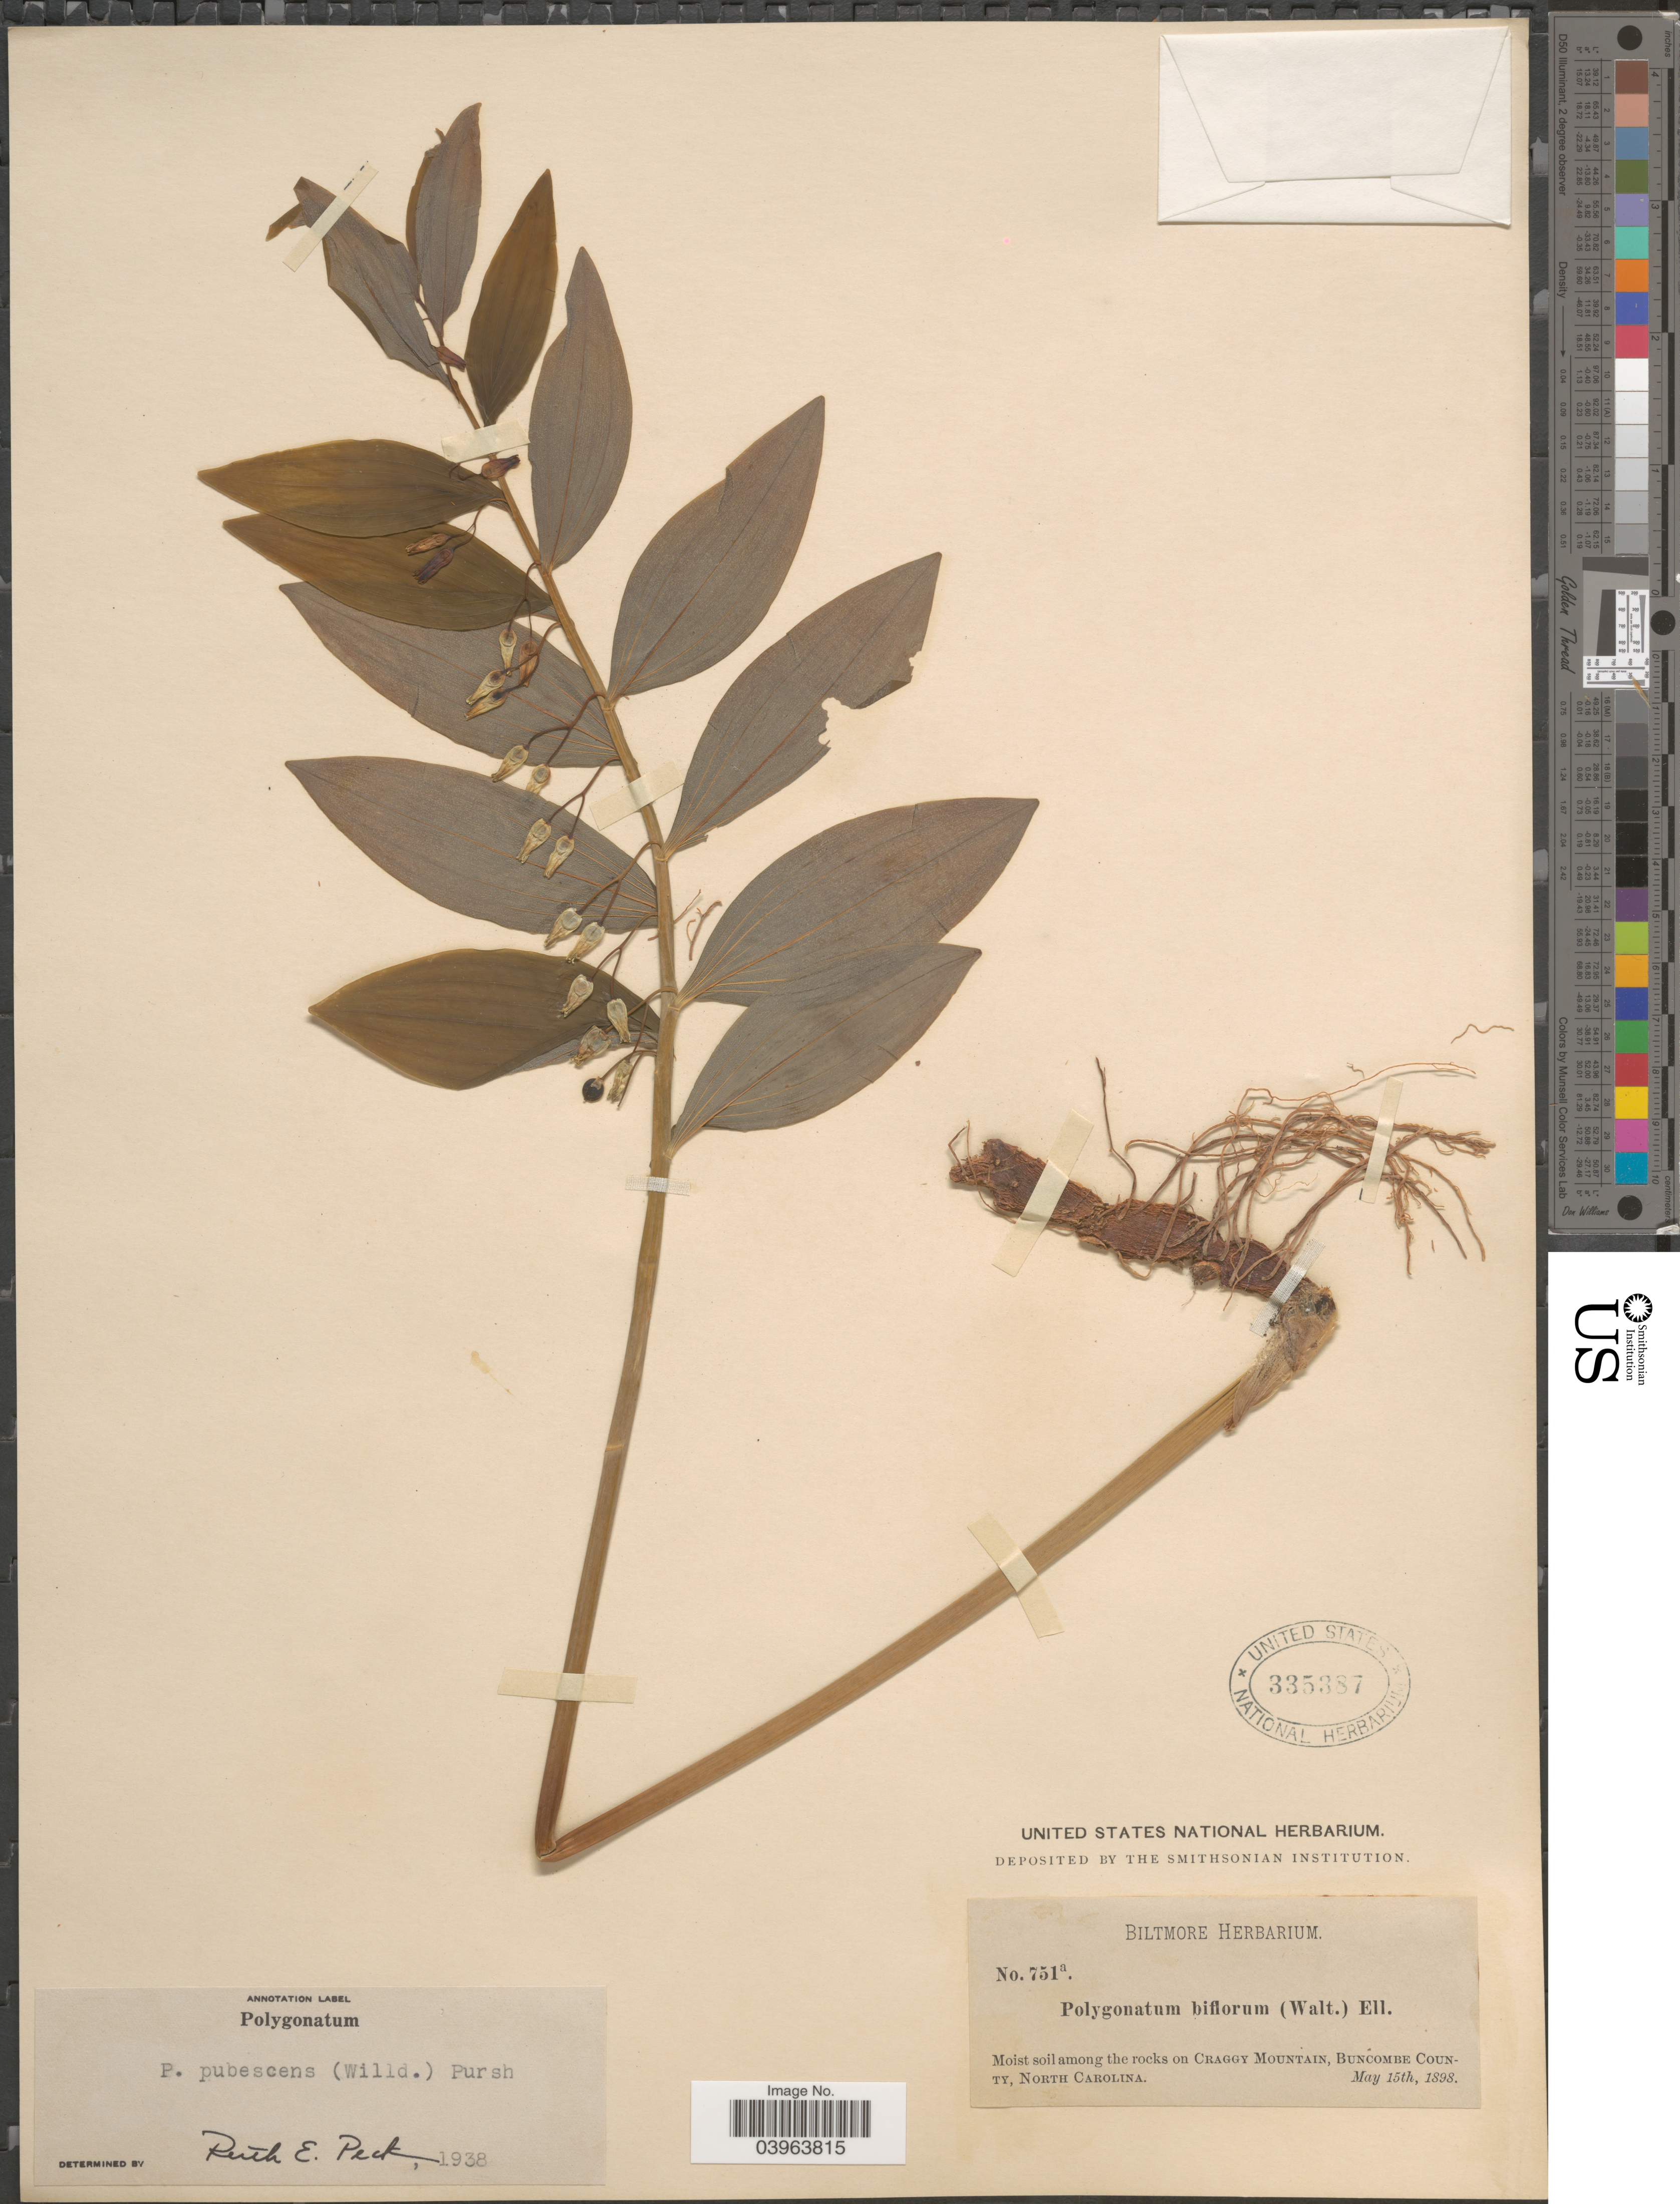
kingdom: Plantae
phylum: Tracheophyta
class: Liliopsida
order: Asparagales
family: Asparagaceae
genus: Polygonatum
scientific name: Polygonatum pubescens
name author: (Willd.) Pursh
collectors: ex herb. Biltmore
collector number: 751a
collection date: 1898-05-15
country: United States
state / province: North Carolina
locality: Moist soil among the rocks on Craggy Mountain, Buncombe County.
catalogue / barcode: US 335387